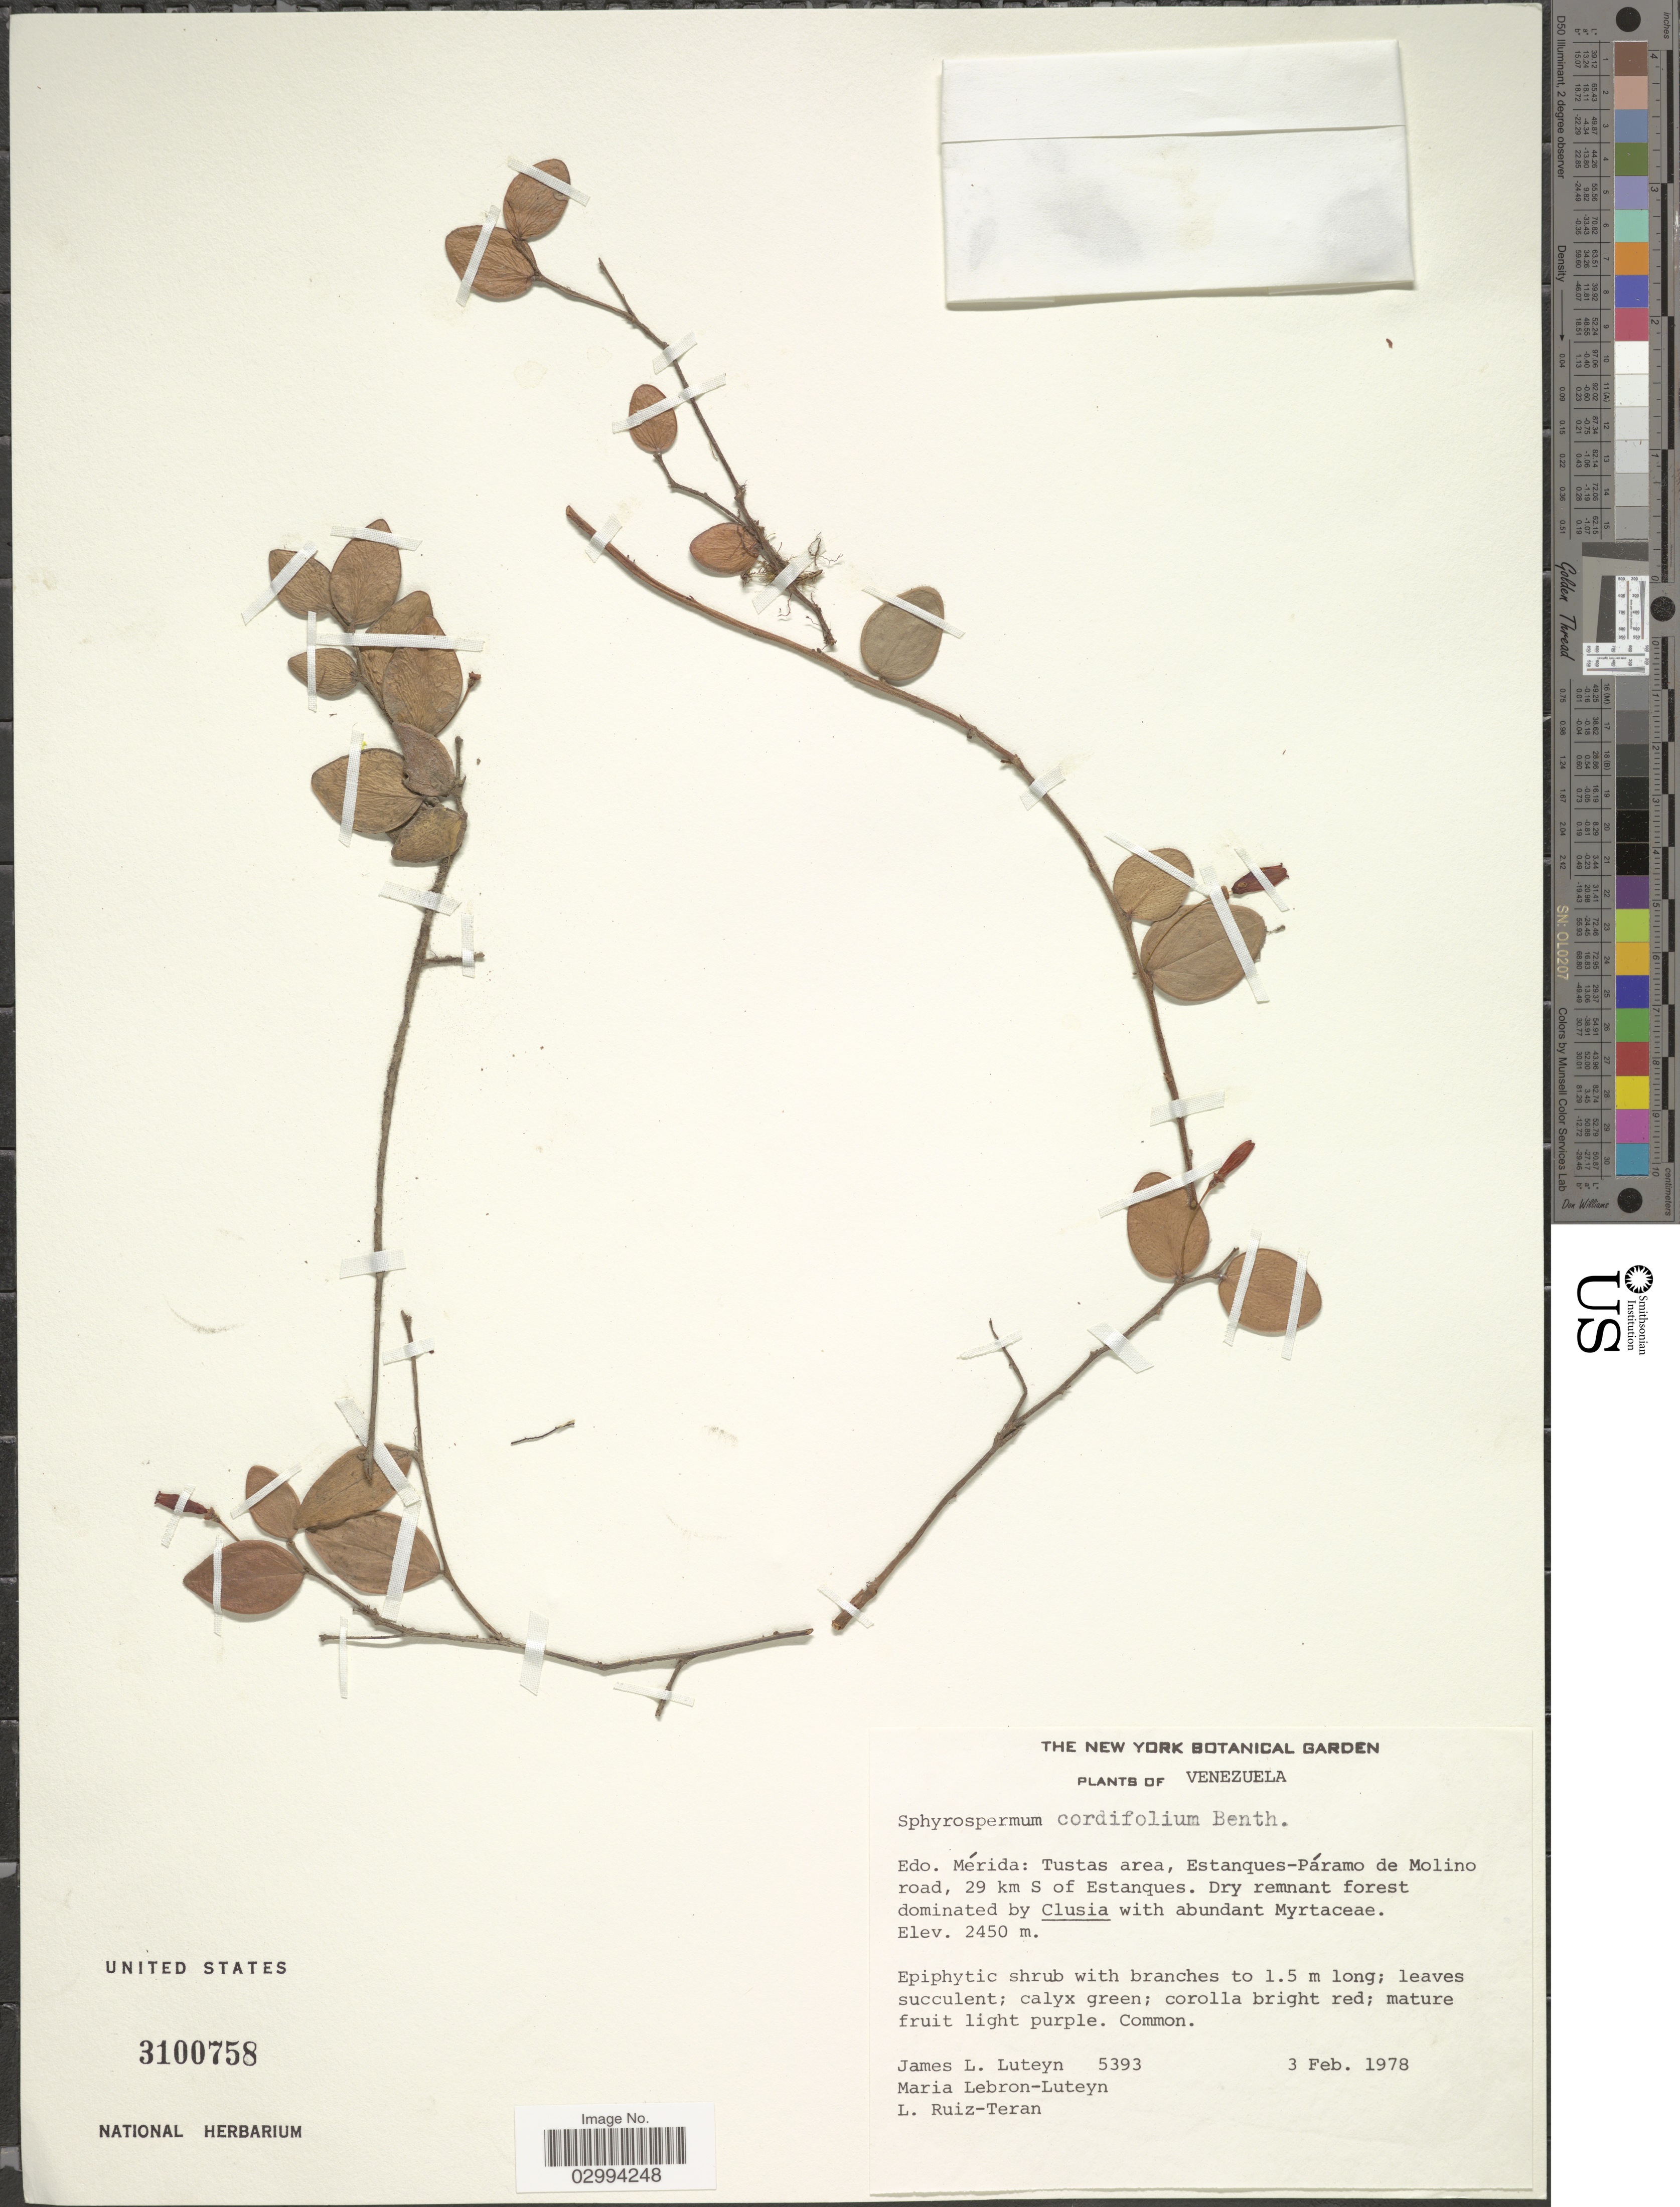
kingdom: Plantae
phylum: Tracheophyta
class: Magnoliopsida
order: Ericales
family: Ericaceae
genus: Sphyrospermum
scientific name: Sphyrospermum cordifolium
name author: Benth.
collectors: J. Luteyn, M. L. Lebrón-Luteyn & L. E. Ruíz-Terán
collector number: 5393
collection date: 1978-02-03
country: Venezuela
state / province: Mérida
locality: Tustas area, Estanques-Páramo de Molino road, 29 km S of Estanques.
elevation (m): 2450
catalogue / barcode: US 3100758